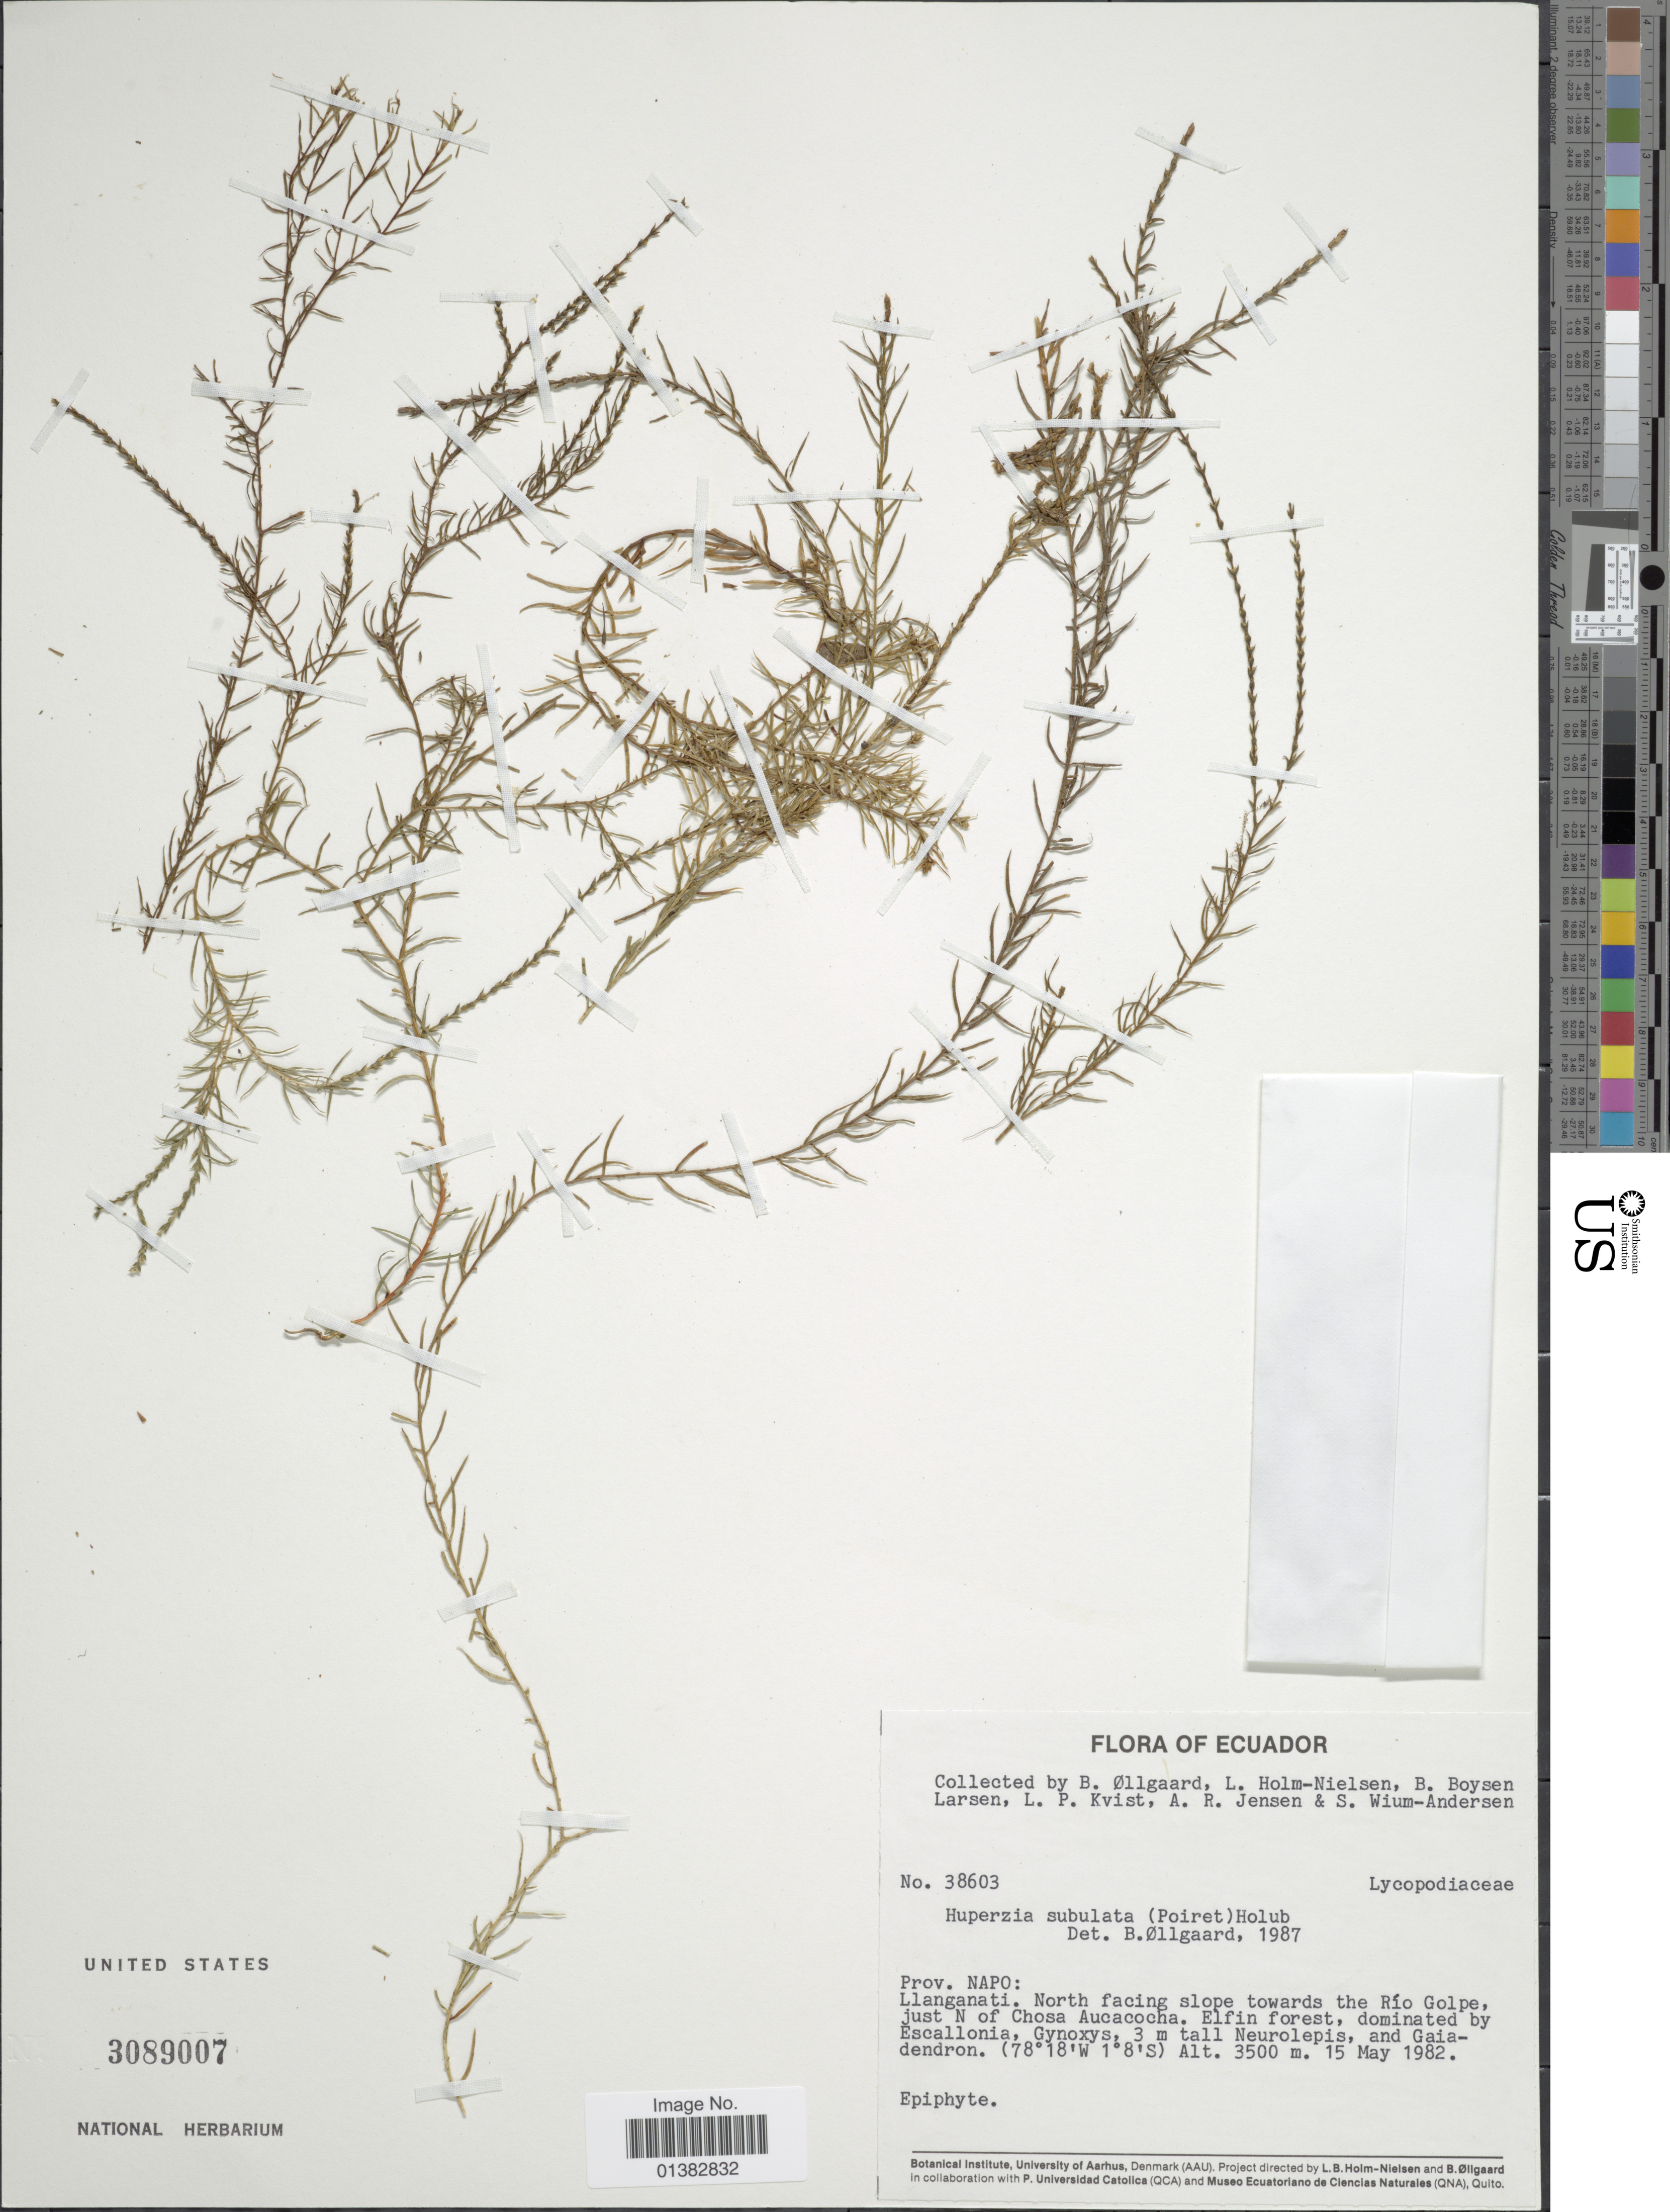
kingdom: Plantae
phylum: Tracheophyta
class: Lycopodiopsida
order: Lycopodiales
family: Lycopodiaceae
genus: Phlegmariurus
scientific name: Phlegmariurus subulatus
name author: (Desv. ex Poir.) B. Øllg.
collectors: B. Øllgaard, L. B. Holm-Nielsen, B. Boysen Larsen, L. P. Kvist & et al.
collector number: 38603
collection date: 1982-05-15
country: Ecuador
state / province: Napo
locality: Llanganati. North facing slope towards the Río Golpe, just N of Chosa Aucacocha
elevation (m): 3500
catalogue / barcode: US 3089007